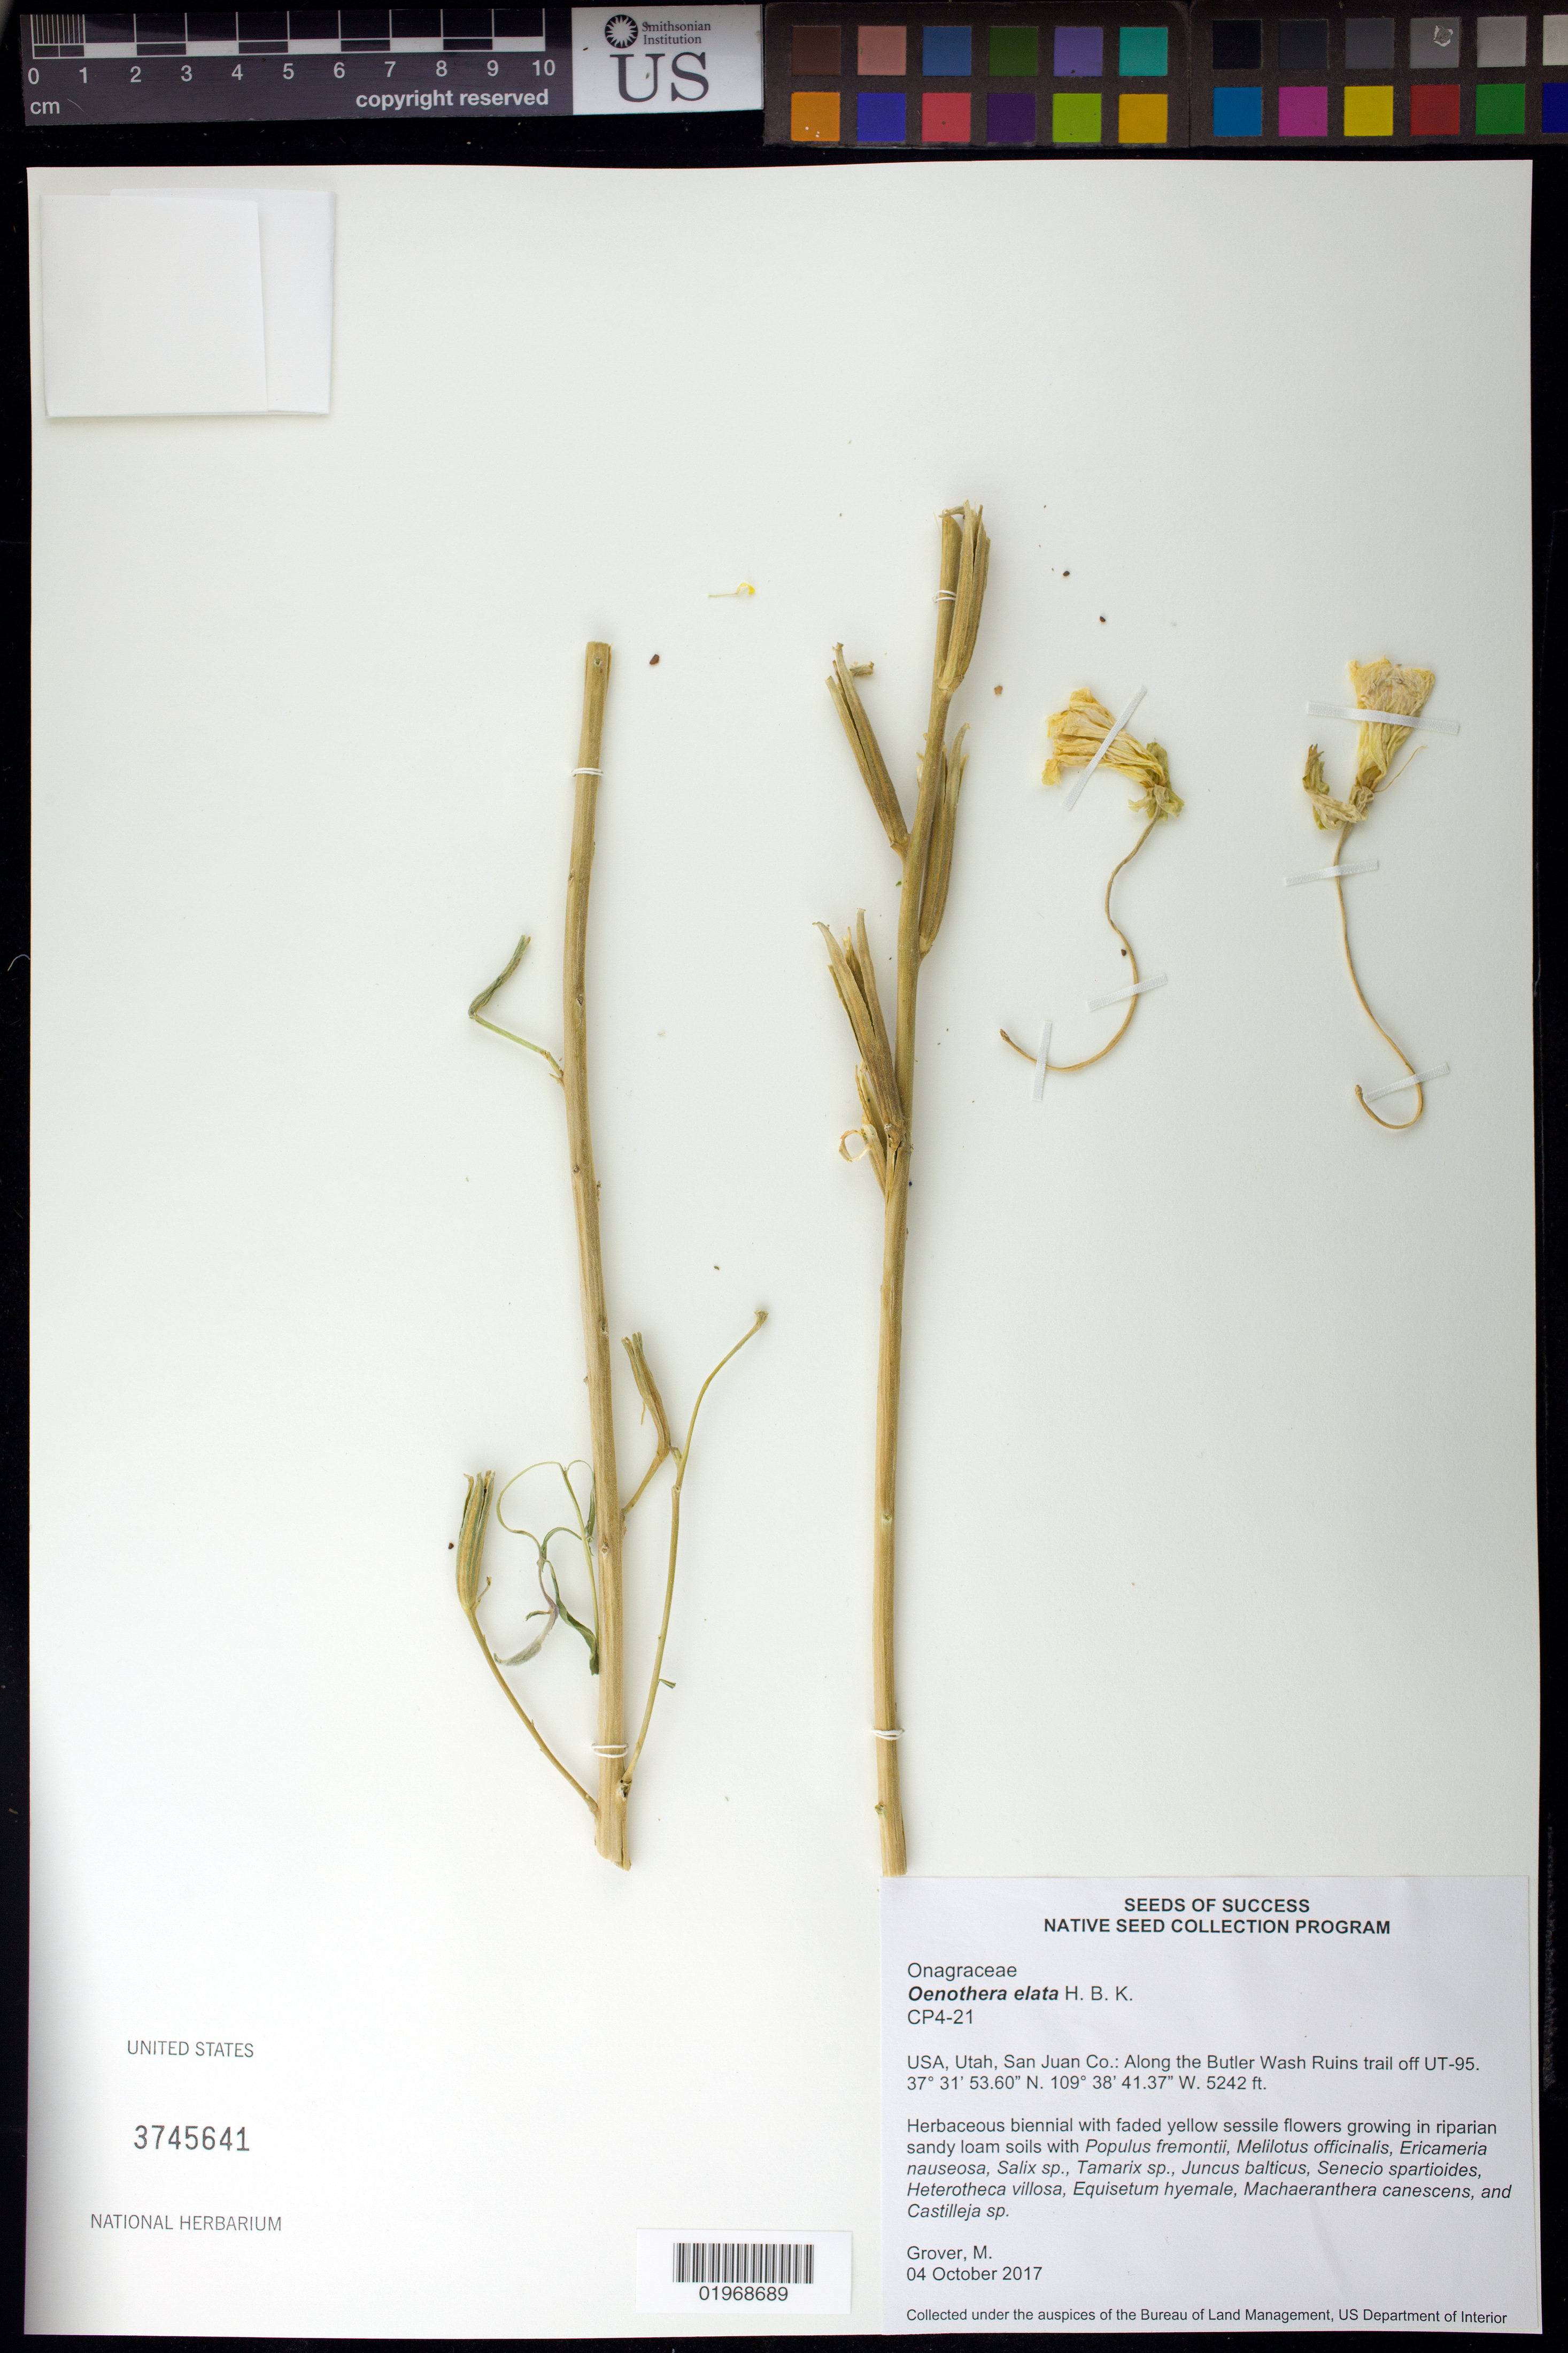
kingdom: Plantae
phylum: Tracheophyta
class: Magnoliopsida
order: Myrtales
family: Onagraceae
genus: Oenothera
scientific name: Oenothera elata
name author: Kunth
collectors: M. Grover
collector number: CP4-21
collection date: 2017-10-04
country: United States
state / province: Utah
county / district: San Juan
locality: Along the Butler Wash Ruins trail off UT-95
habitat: riparian sandy loam soils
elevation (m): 1598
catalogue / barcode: US 3745641